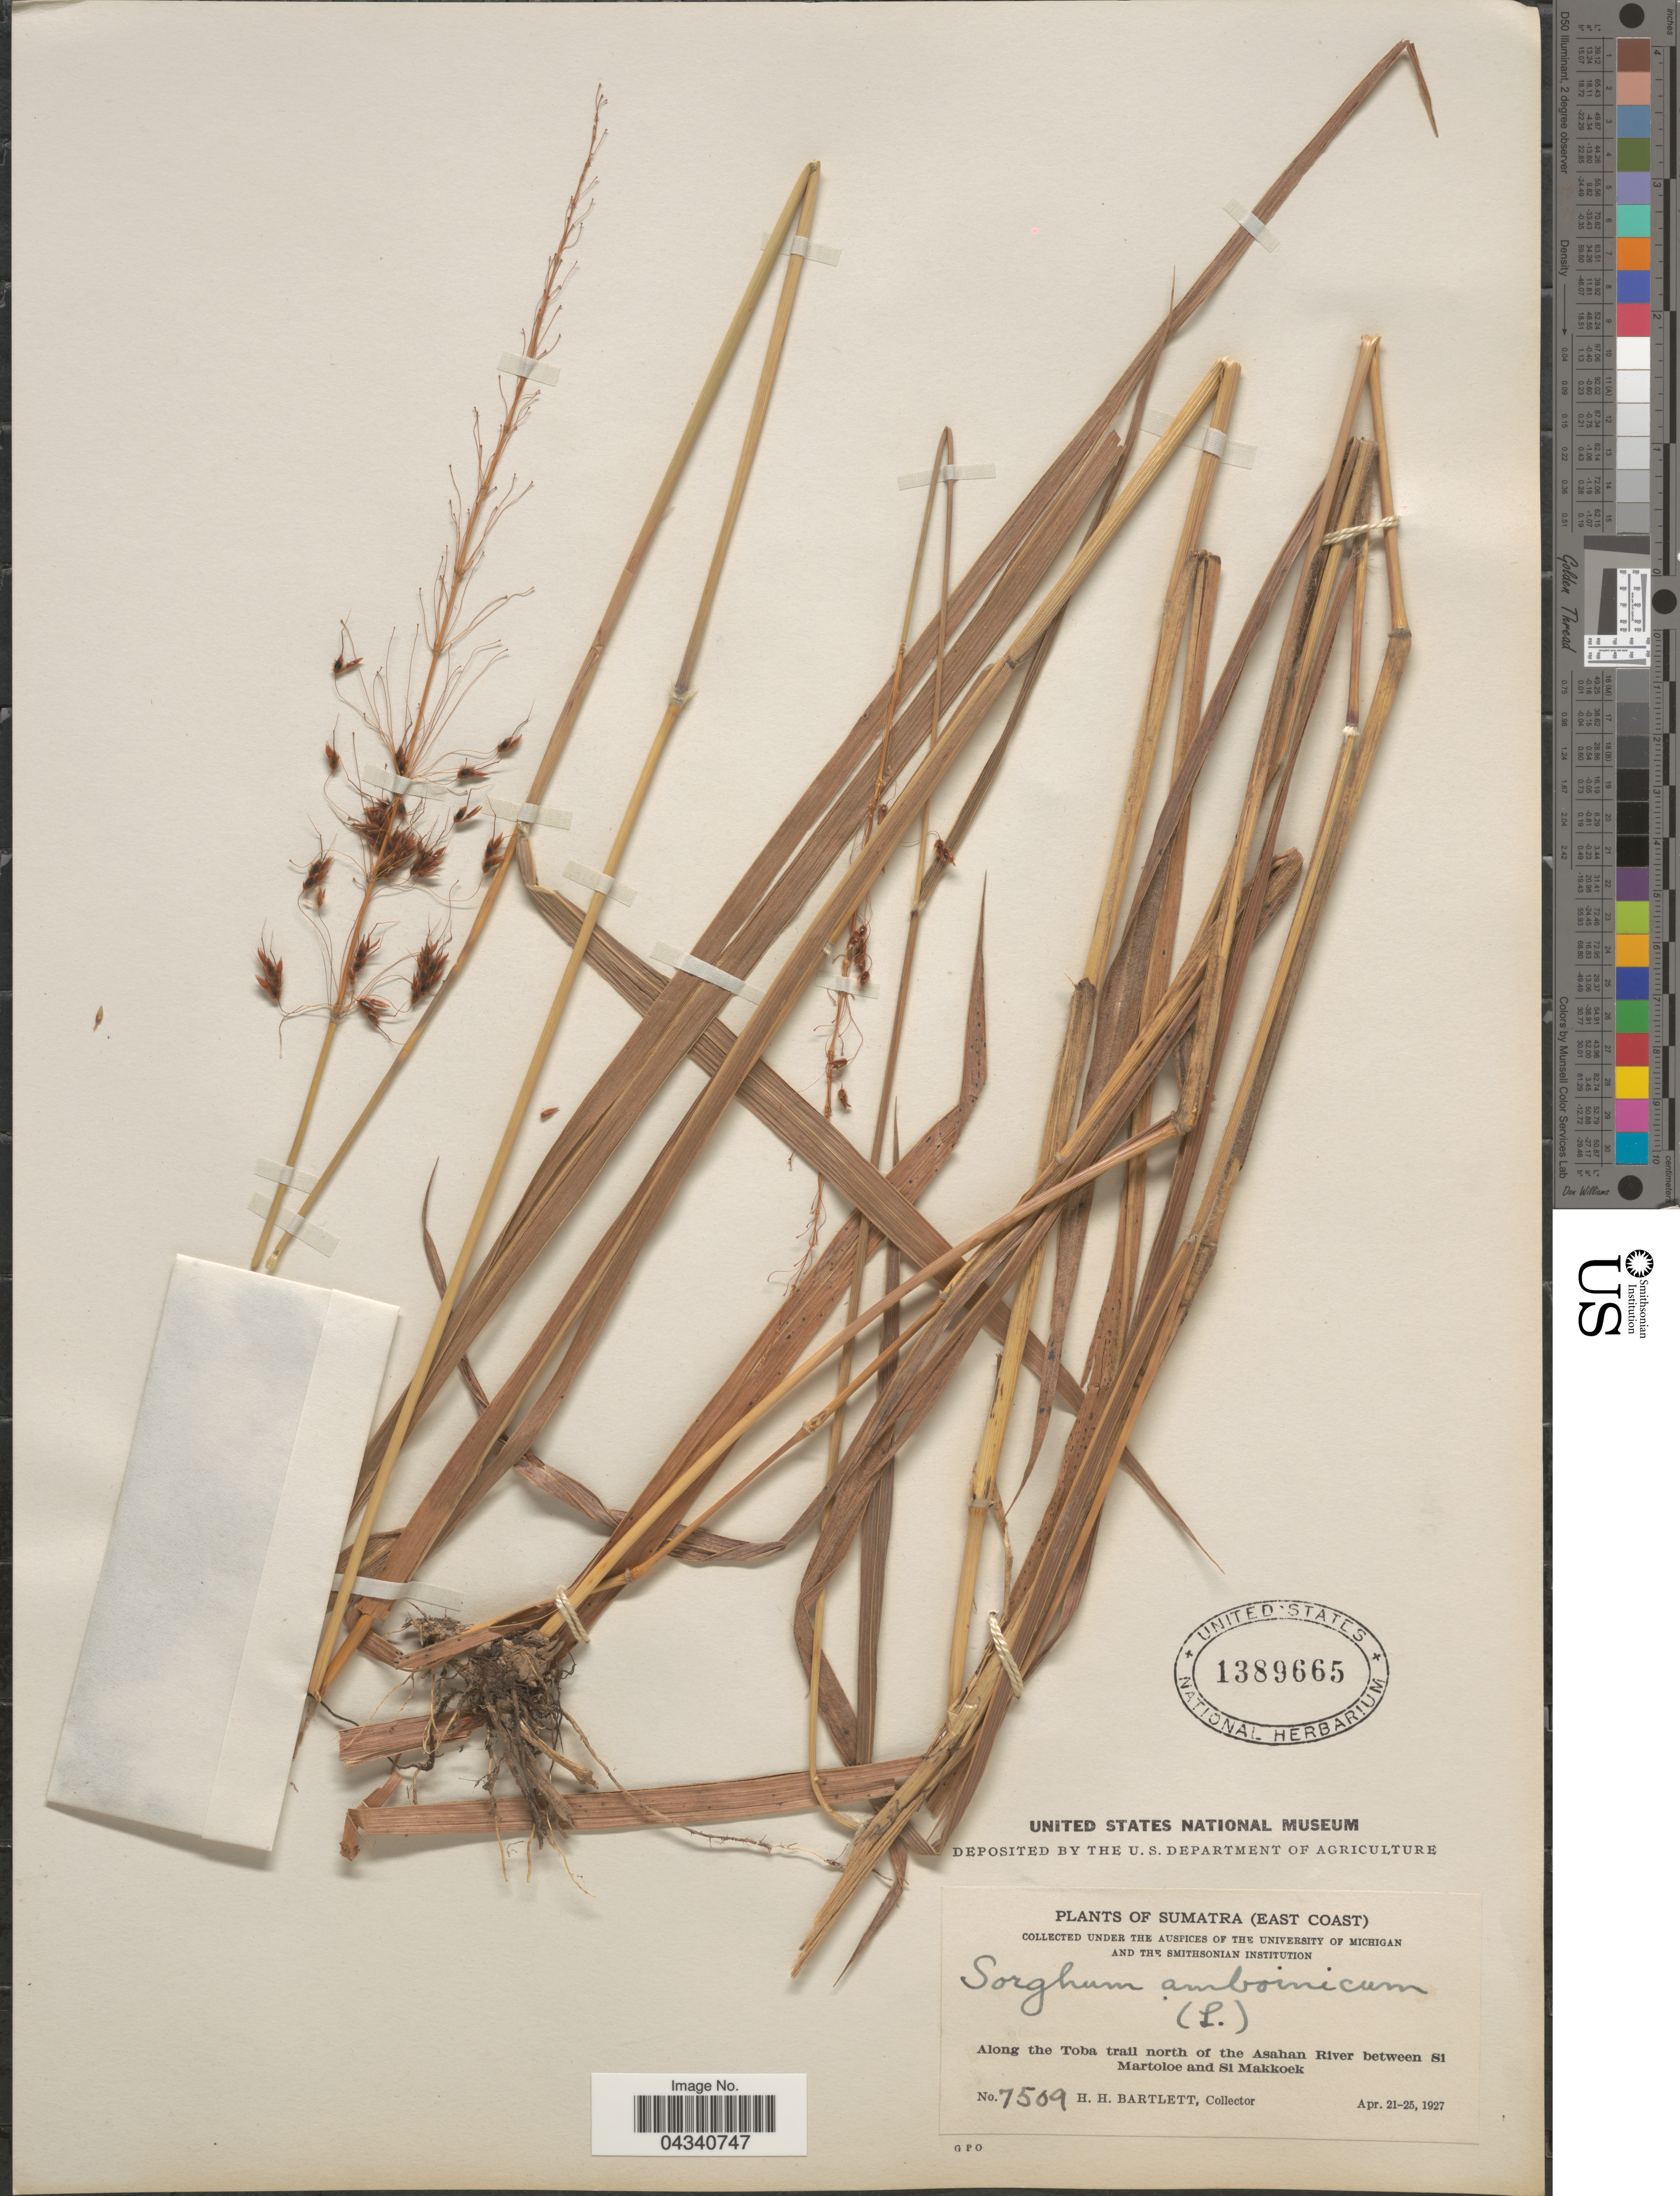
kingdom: Plantae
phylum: Tracheophyta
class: Liliopsida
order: Poales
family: Poaceae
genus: Sorghum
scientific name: Sorghum nitidum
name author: (Vahl) Pers.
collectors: H. H. Bartlett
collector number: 7509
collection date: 1927-04-21/1927-04-25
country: Indonesia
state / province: Sumatra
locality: (East Coast). Along the Toba trail north of the Asahan River between Si Martoloe and Si Makkoek.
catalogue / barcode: US 1389665